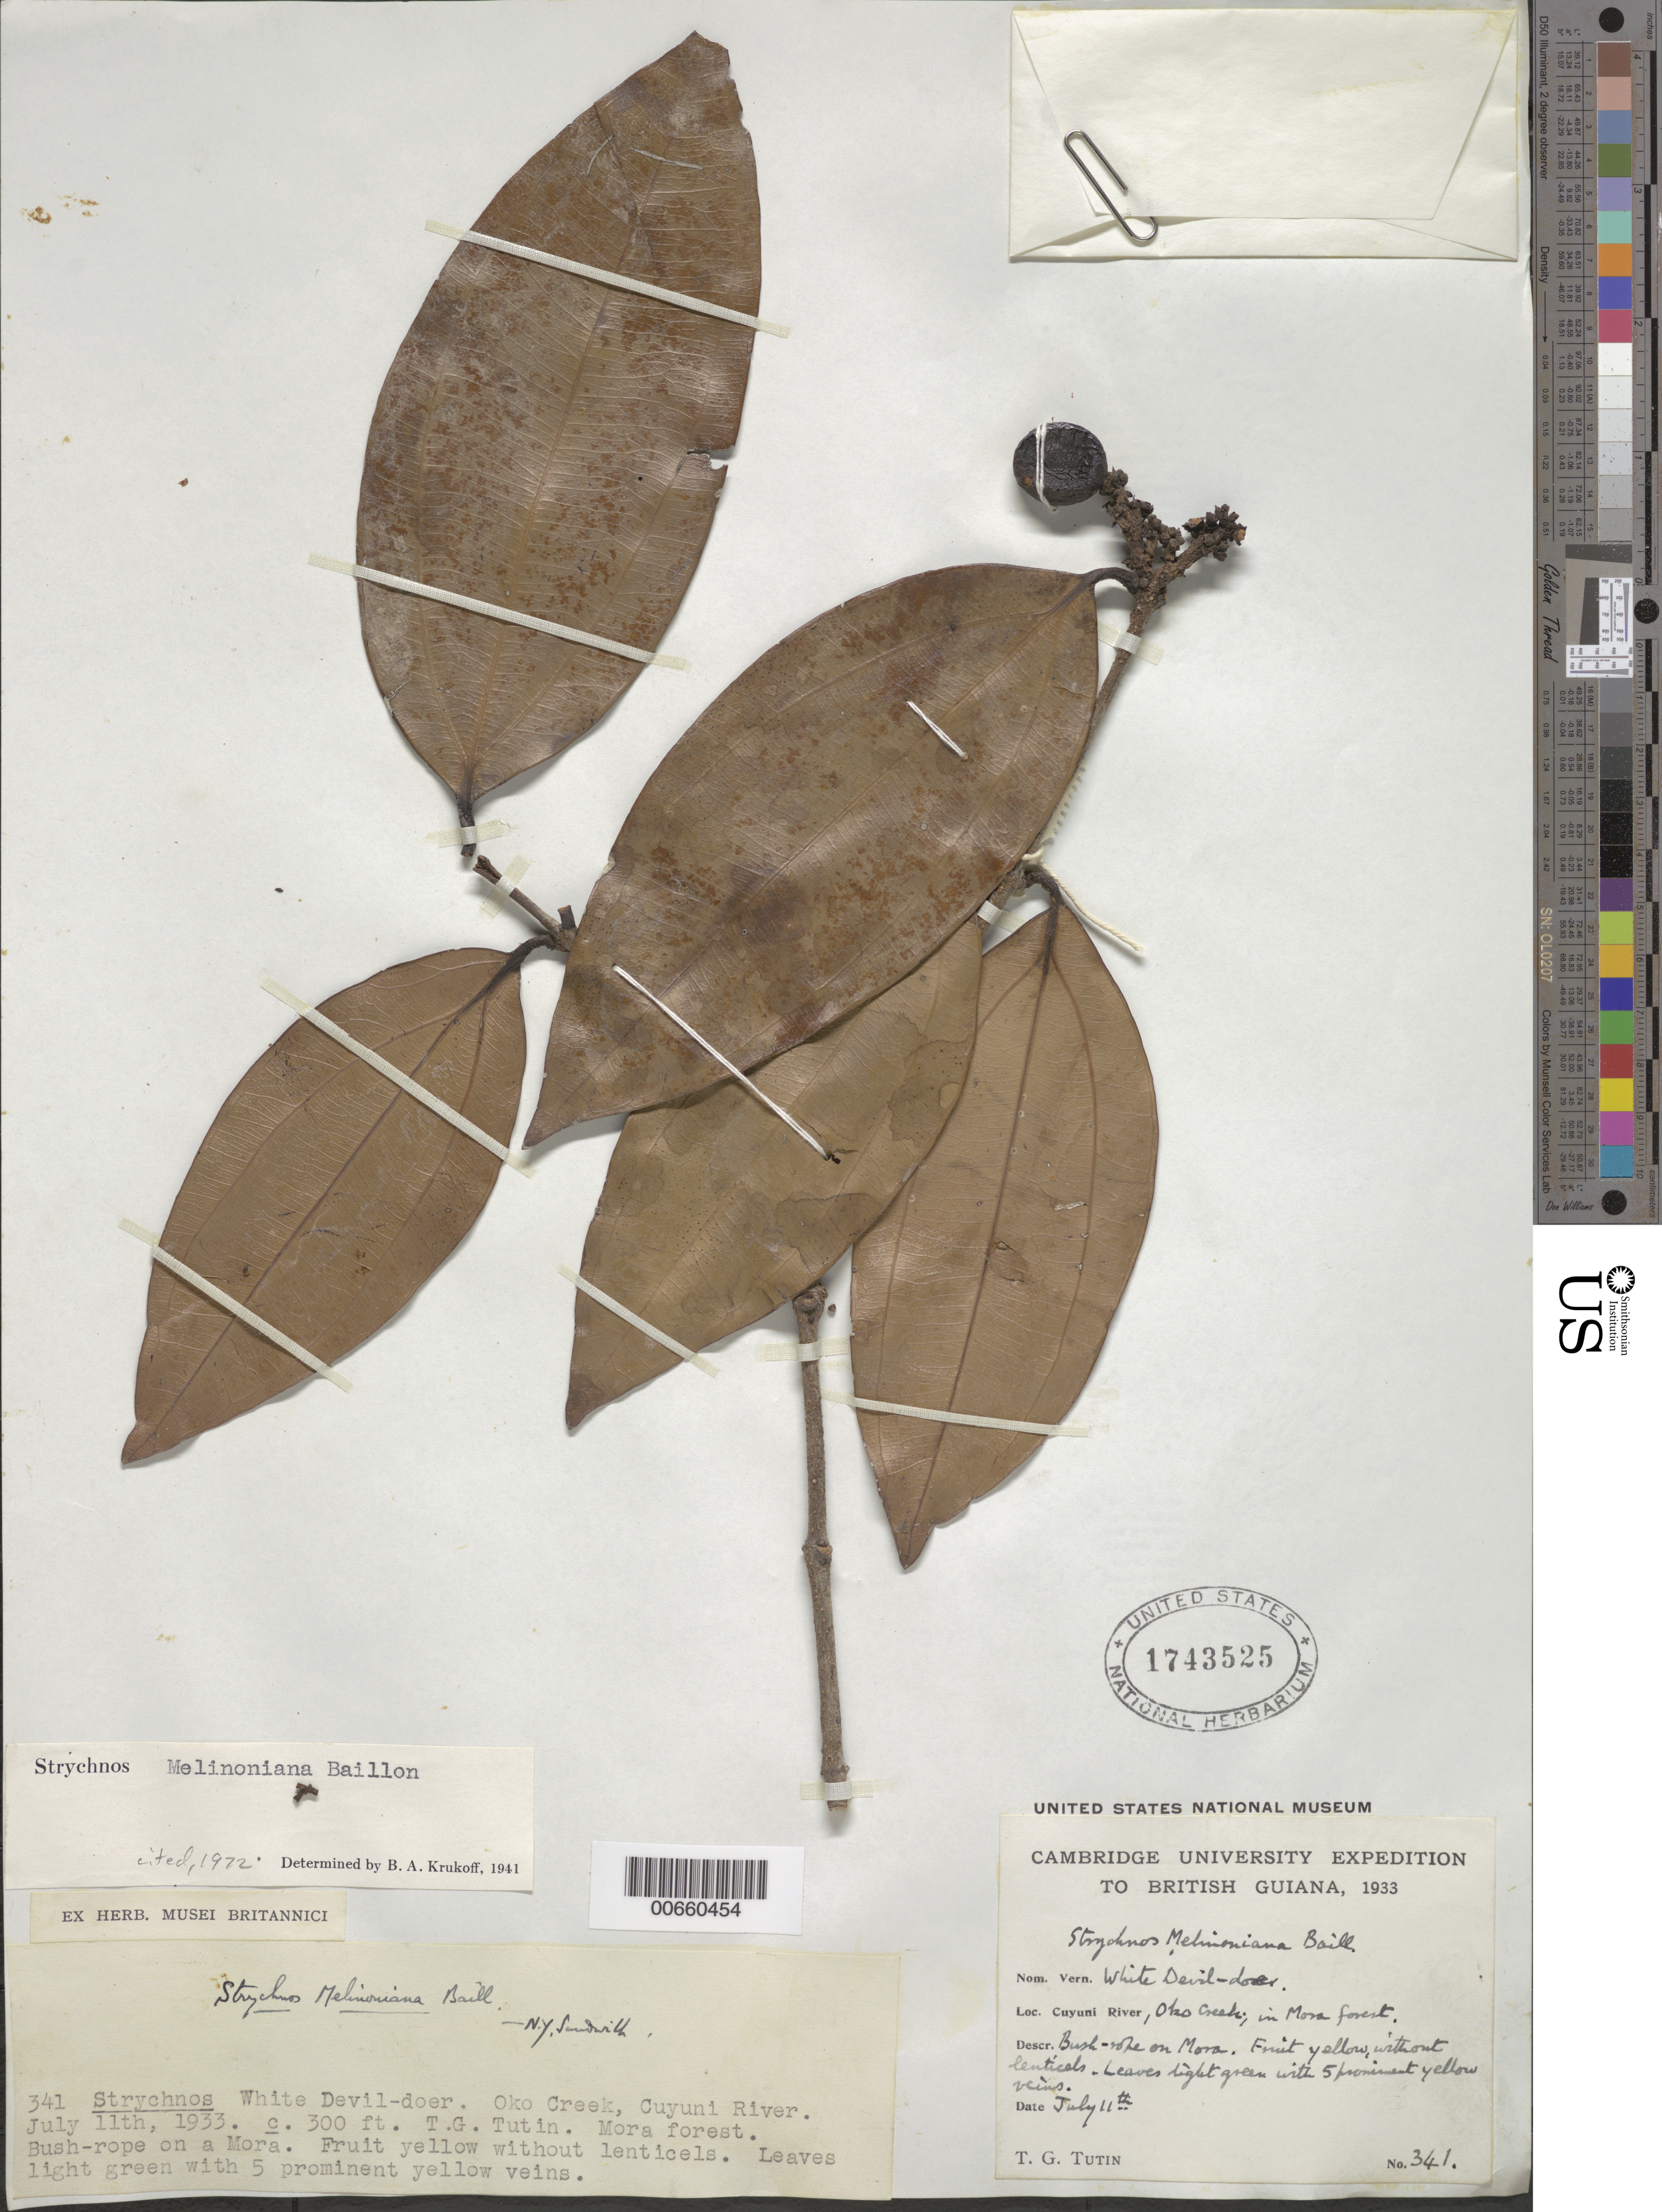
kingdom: Plantae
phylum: Tracheophyta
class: Magnoliopsida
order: Gentianales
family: Loganiaceae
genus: Strychnos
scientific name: Strychnos melinoniana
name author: Baill.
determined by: Krukoff, B. A.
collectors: T. G. Tutin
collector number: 341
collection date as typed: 11-Jul-33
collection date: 1933-07-11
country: Guyana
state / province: Cuyuni-Mazaruni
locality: Oko Creek, Cuyuni R.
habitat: Mora forest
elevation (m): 91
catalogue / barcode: US 1743525